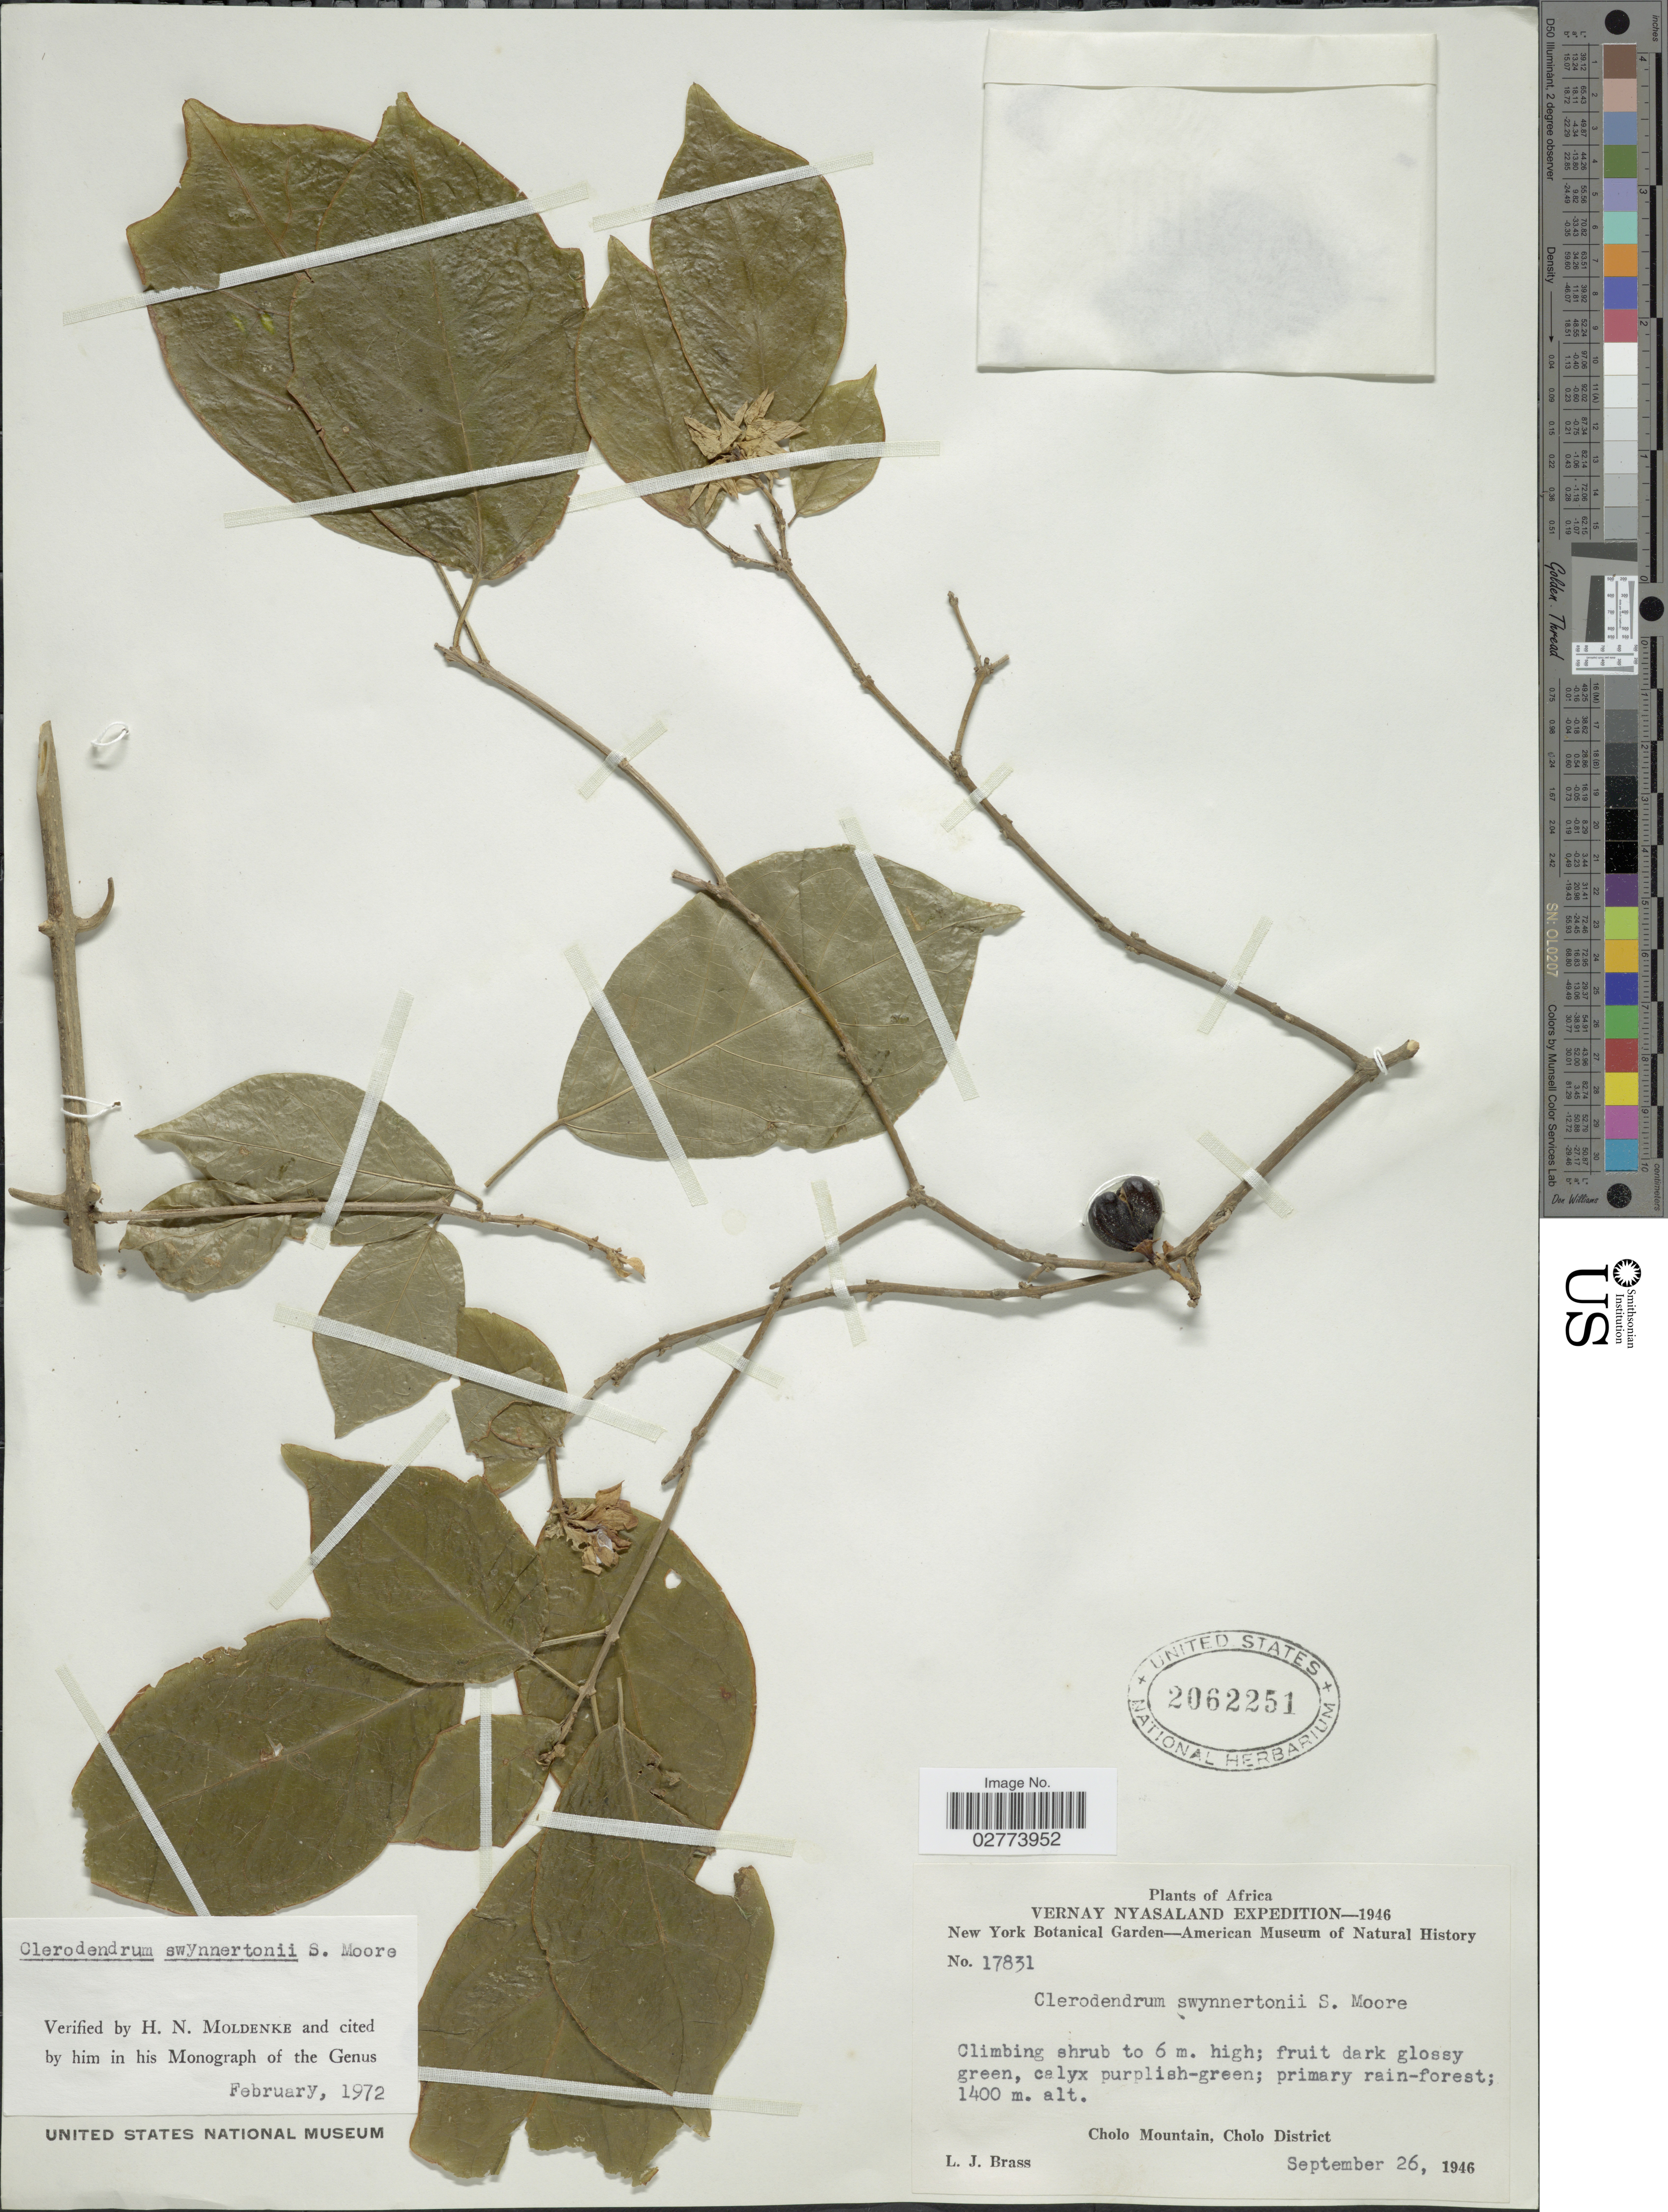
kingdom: Plantae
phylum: Tracheophyta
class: Magnoliopsida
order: Lamiales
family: Lamiaceae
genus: Clerodendrum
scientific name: Clerodendrum swynnertonii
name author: S. Moore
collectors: L. J. Brass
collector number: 17831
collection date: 1946-09-26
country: Malawi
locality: Vernay Nyasaland. Cholo Mountain, Cholo District.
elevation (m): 1400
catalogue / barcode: US 2062251